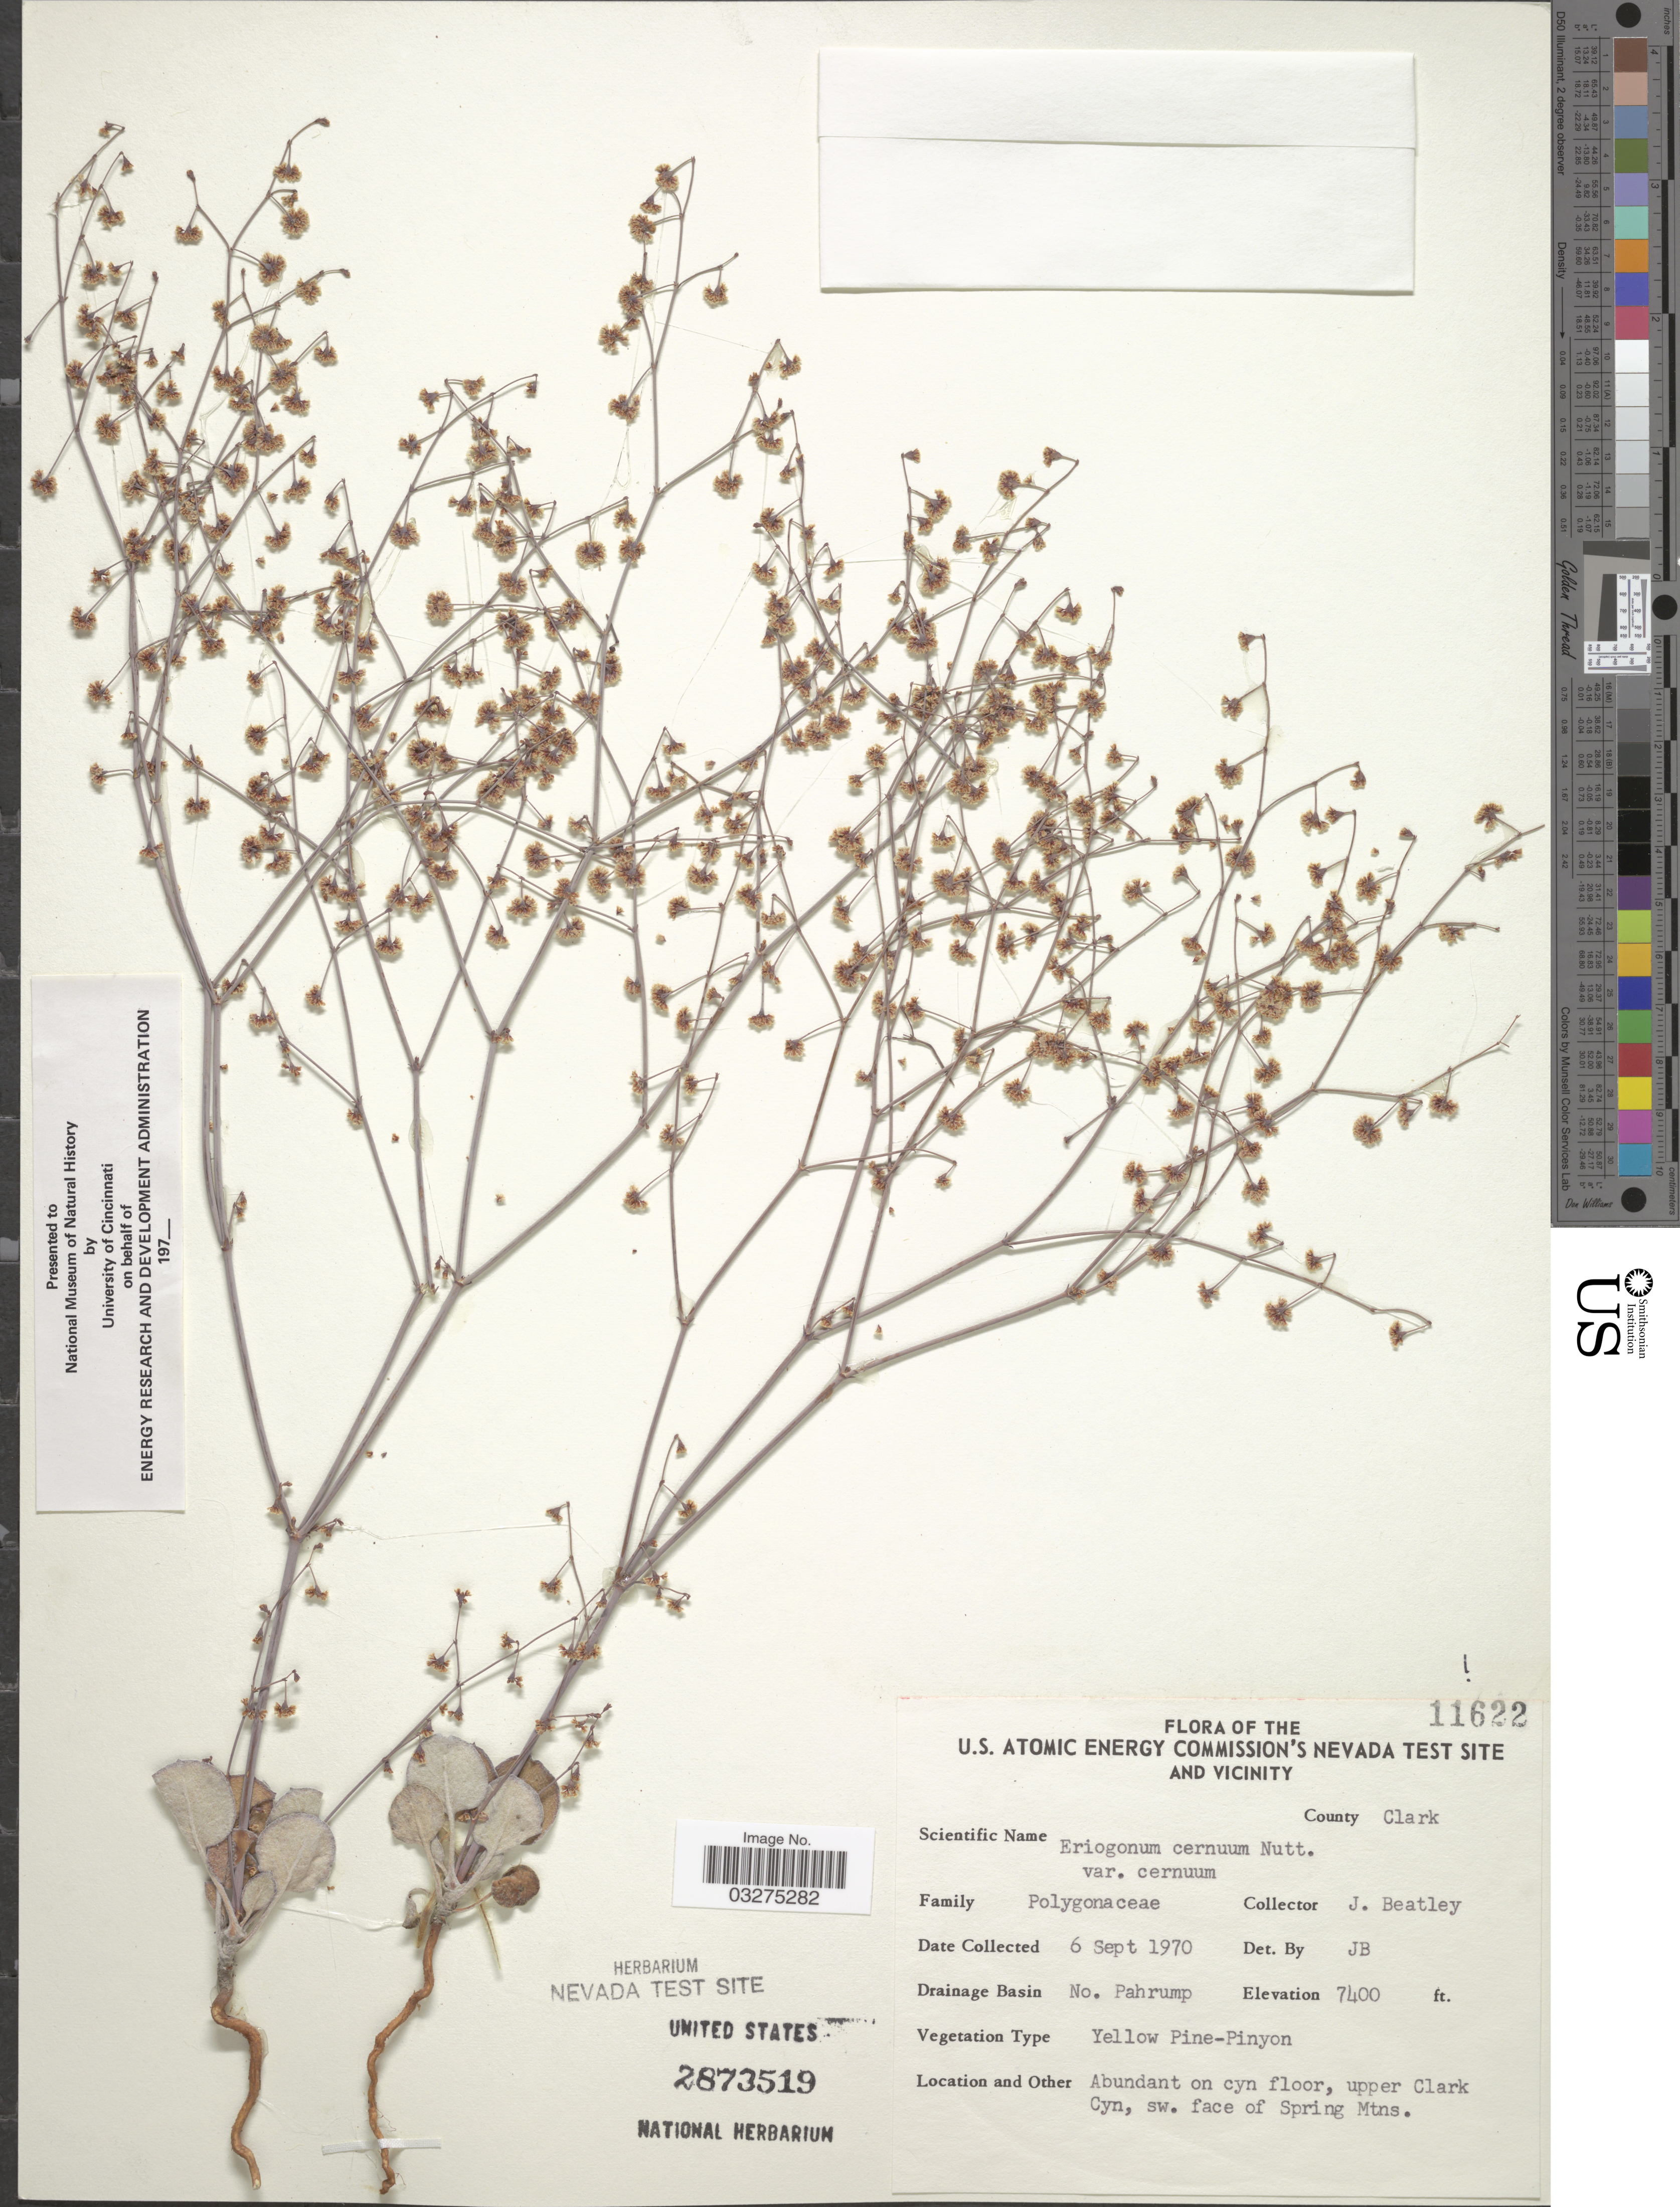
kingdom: Plantae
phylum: Tracheophyta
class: Magnoliopsida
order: Caryophyllales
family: Polygonaceae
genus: Eriogonum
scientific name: Eriogonum cernuum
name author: Nutt.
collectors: J. C. Beatley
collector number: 11622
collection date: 1970-09-06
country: United States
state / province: Nevada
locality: U.S. Atomic Energy Commission's Nevada Test Site and Vicinity, County Clark, Drainage Basin No. Pahrump, upper Clark Cyn, sw. face of Spring Mtns.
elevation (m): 2256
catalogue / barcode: US 2873519